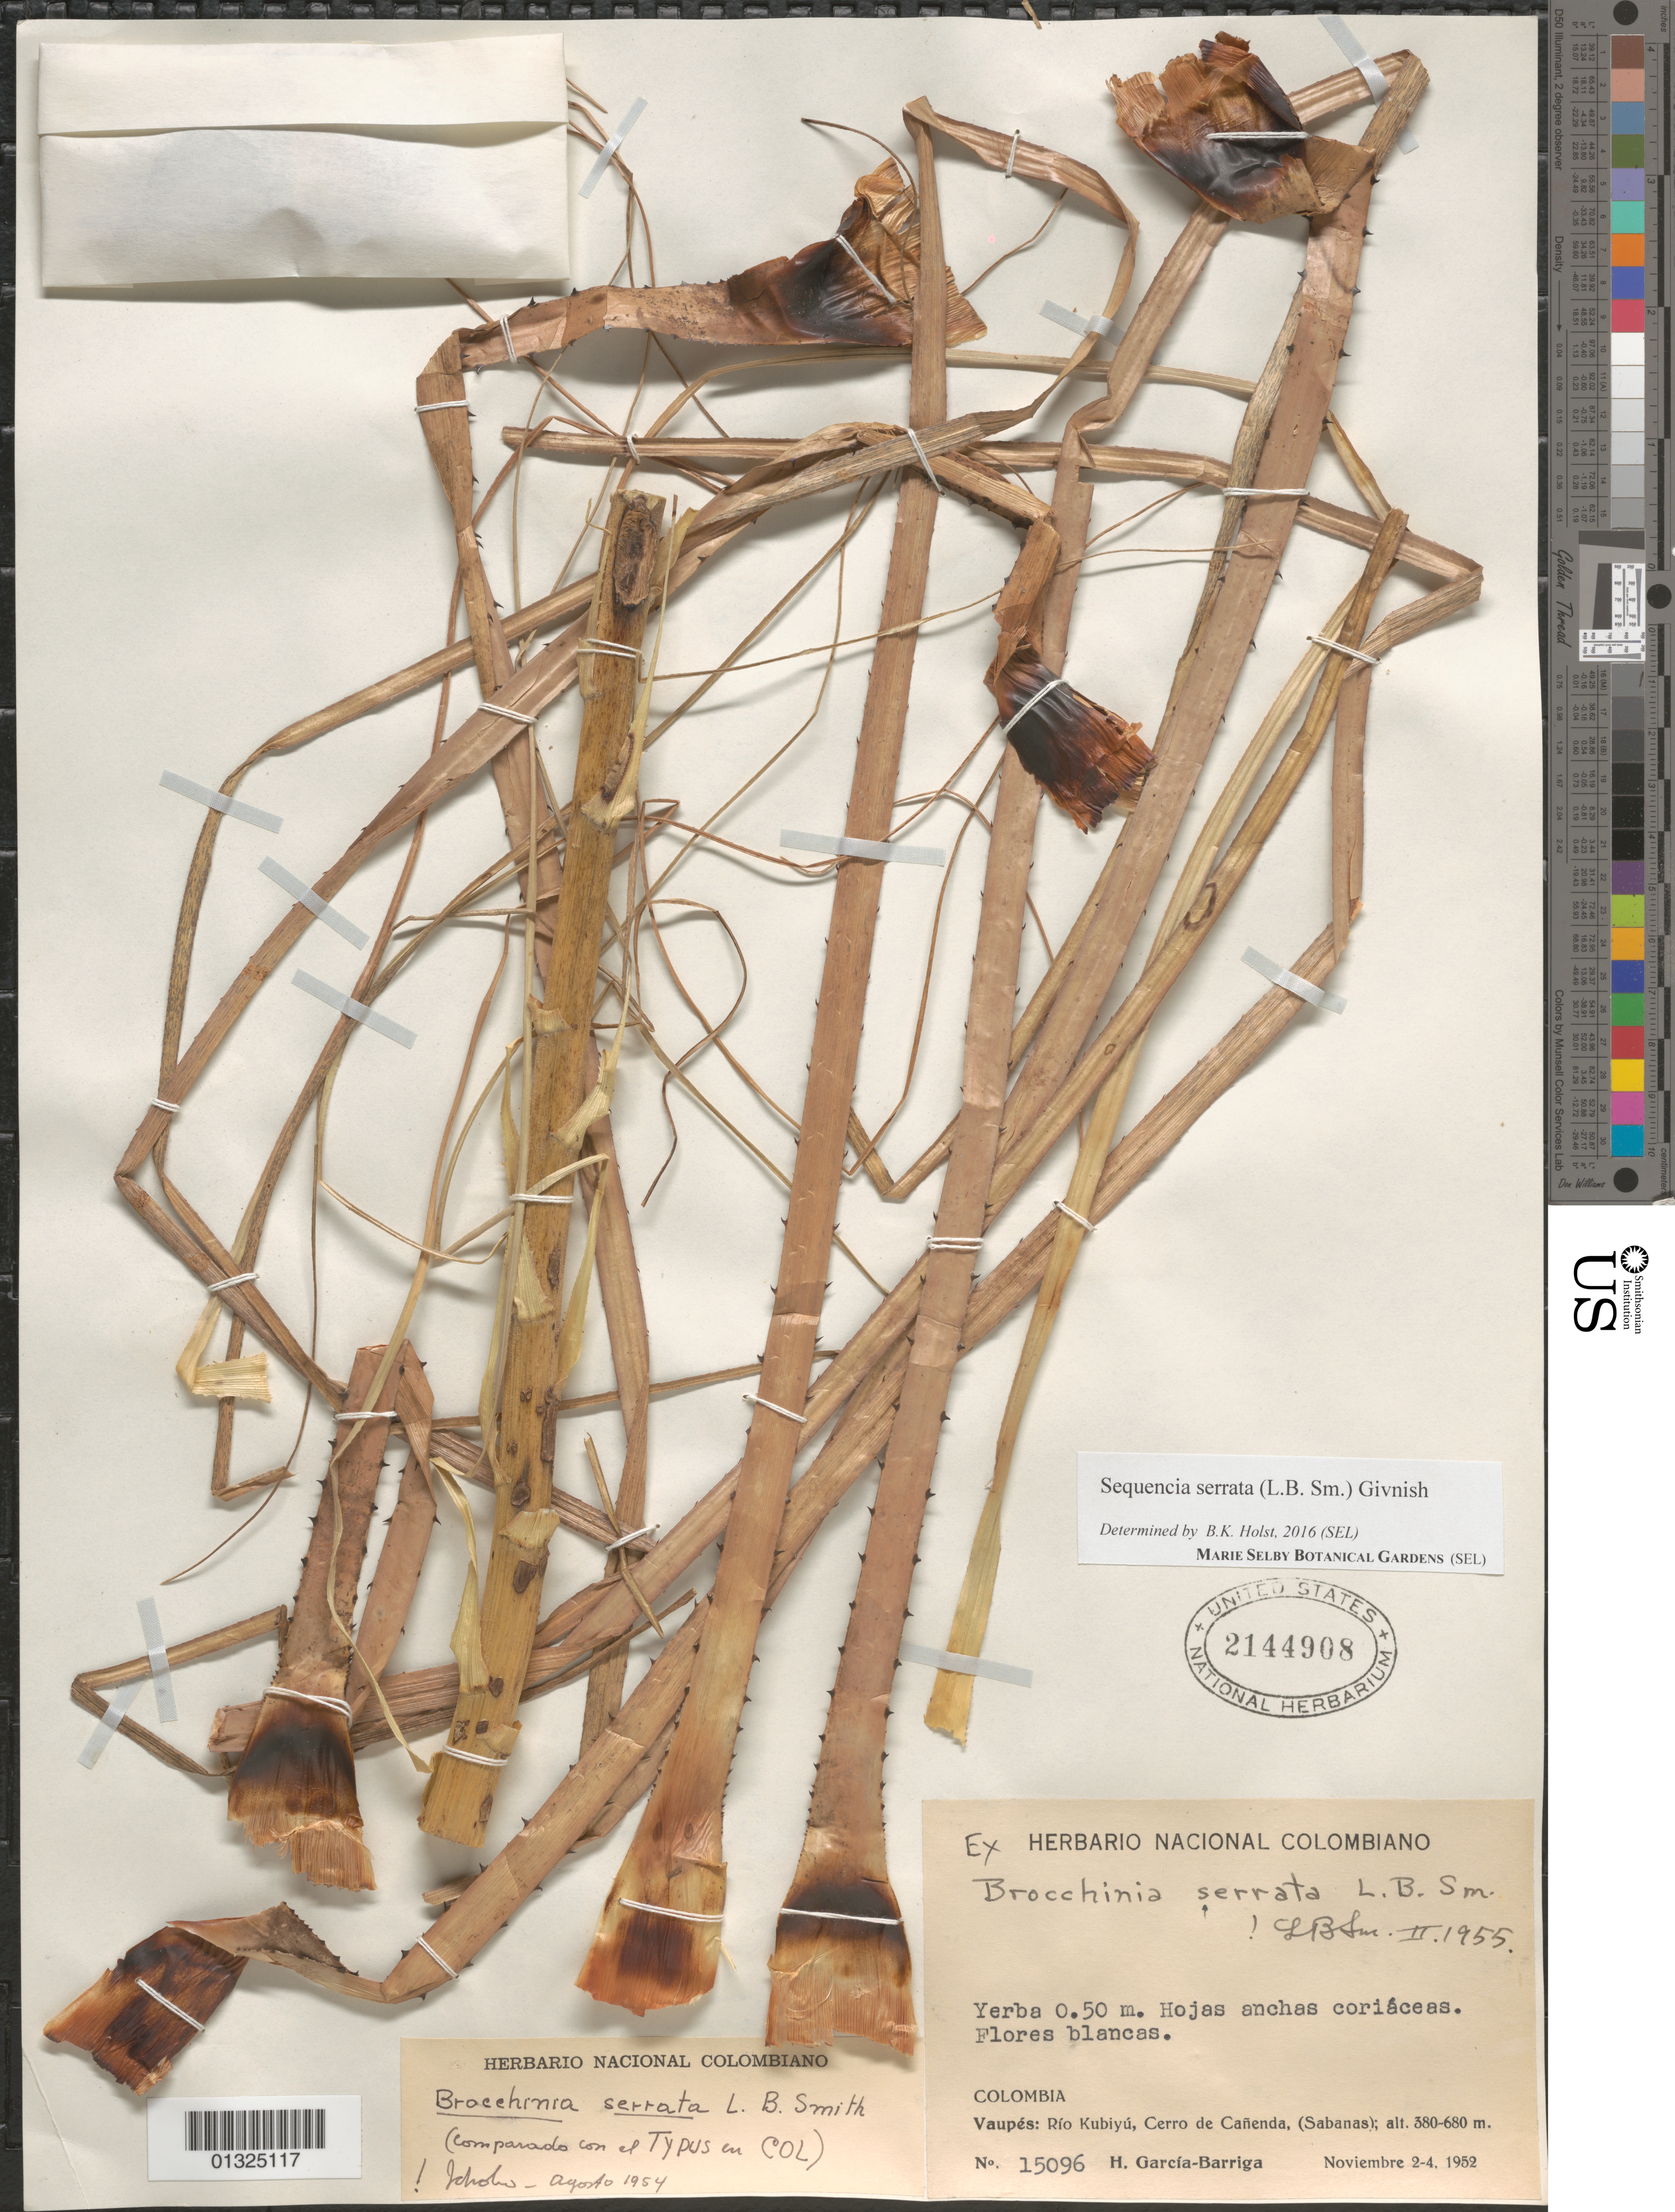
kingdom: Plantae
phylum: Tracheophyta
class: Liliopsida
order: Poales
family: Bromeliaceae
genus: Sequencia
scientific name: Sequencia serrata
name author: (L.B. Sm.) Givnish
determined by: Holst, Bruce K.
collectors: H. García Barriga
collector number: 15096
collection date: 1952-11-02/1952-11-04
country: Colombia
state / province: Vaupés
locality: Rio Kubiyú, Cerro de Cañeda (Sabanas)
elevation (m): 380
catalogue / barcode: US 2144908